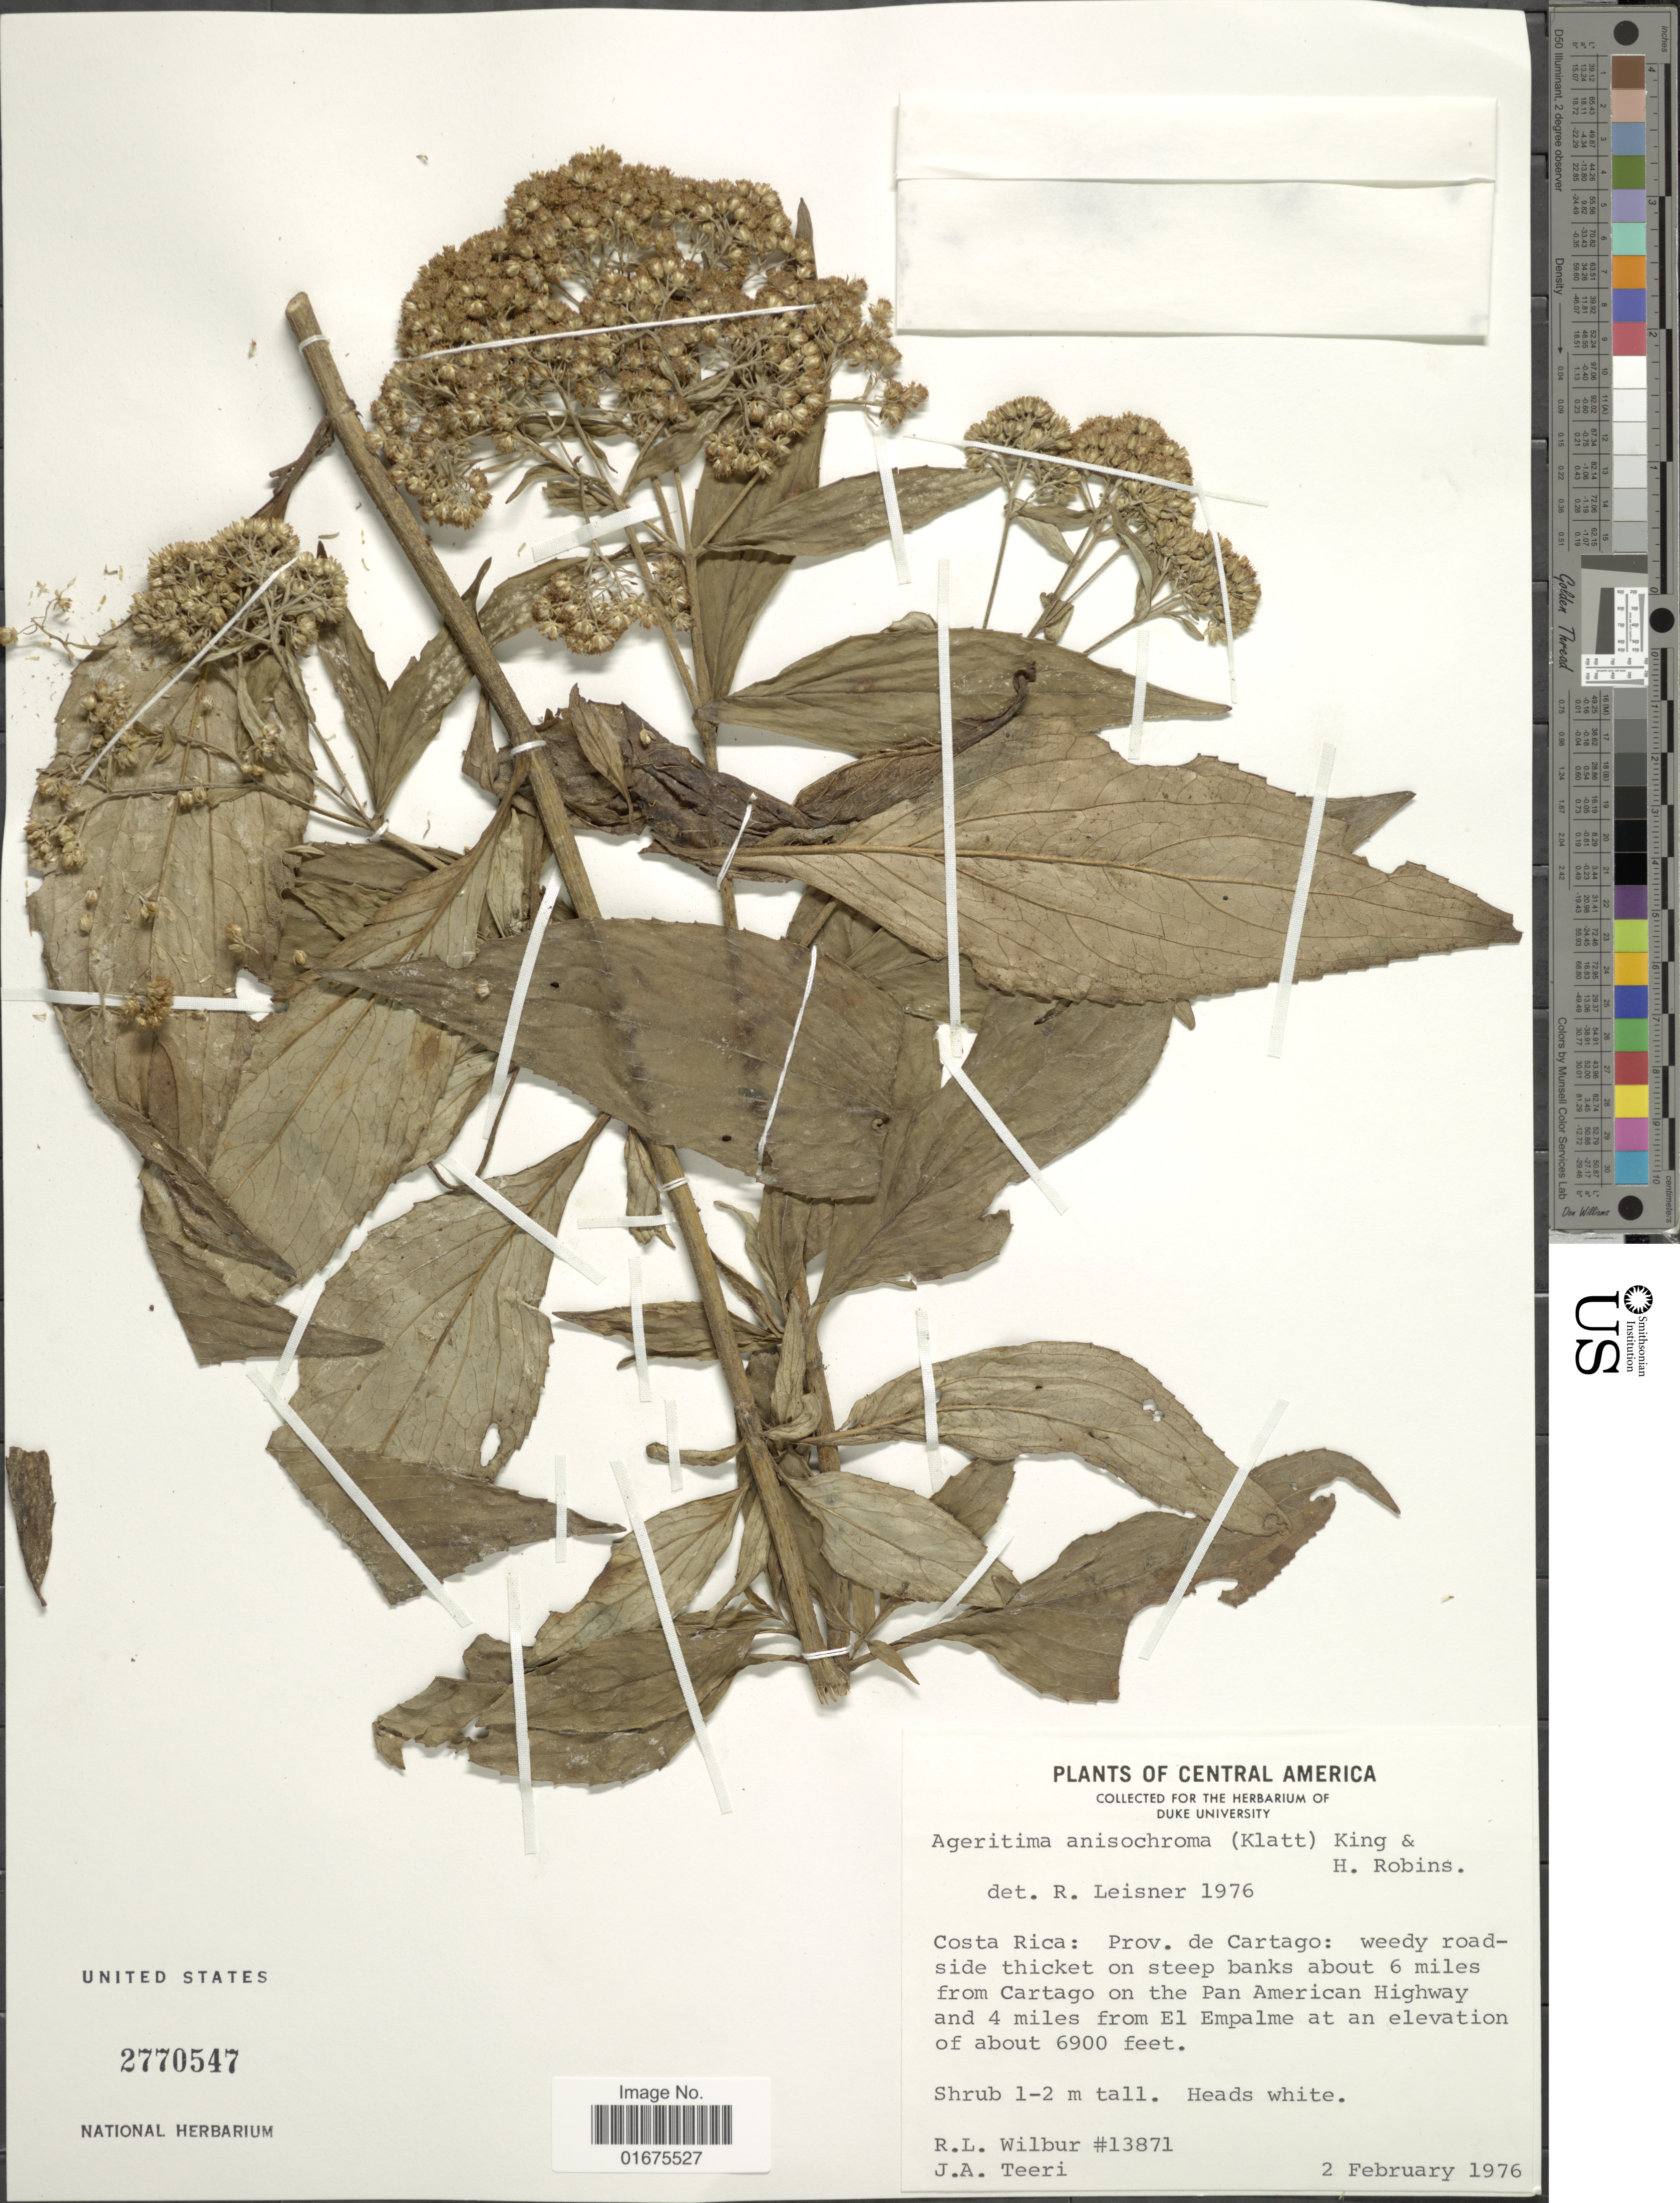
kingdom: Plantae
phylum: Tracheophyta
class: Magnoliopsida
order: Asterales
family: Asteraceae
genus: Ageratina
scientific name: Ageratina anisochroma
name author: (Klatt) R.M. King & H. Rob.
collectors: R. L. Wilbur & J. Teeri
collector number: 13871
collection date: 1976-02-02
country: Costa Rica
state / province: Cartago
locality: Weedy roadside thicket on steep banks about 6 miles from Cartago on the Pan American Highway and 4 miles from El Palme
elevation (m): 2103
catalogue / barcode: US 2770547